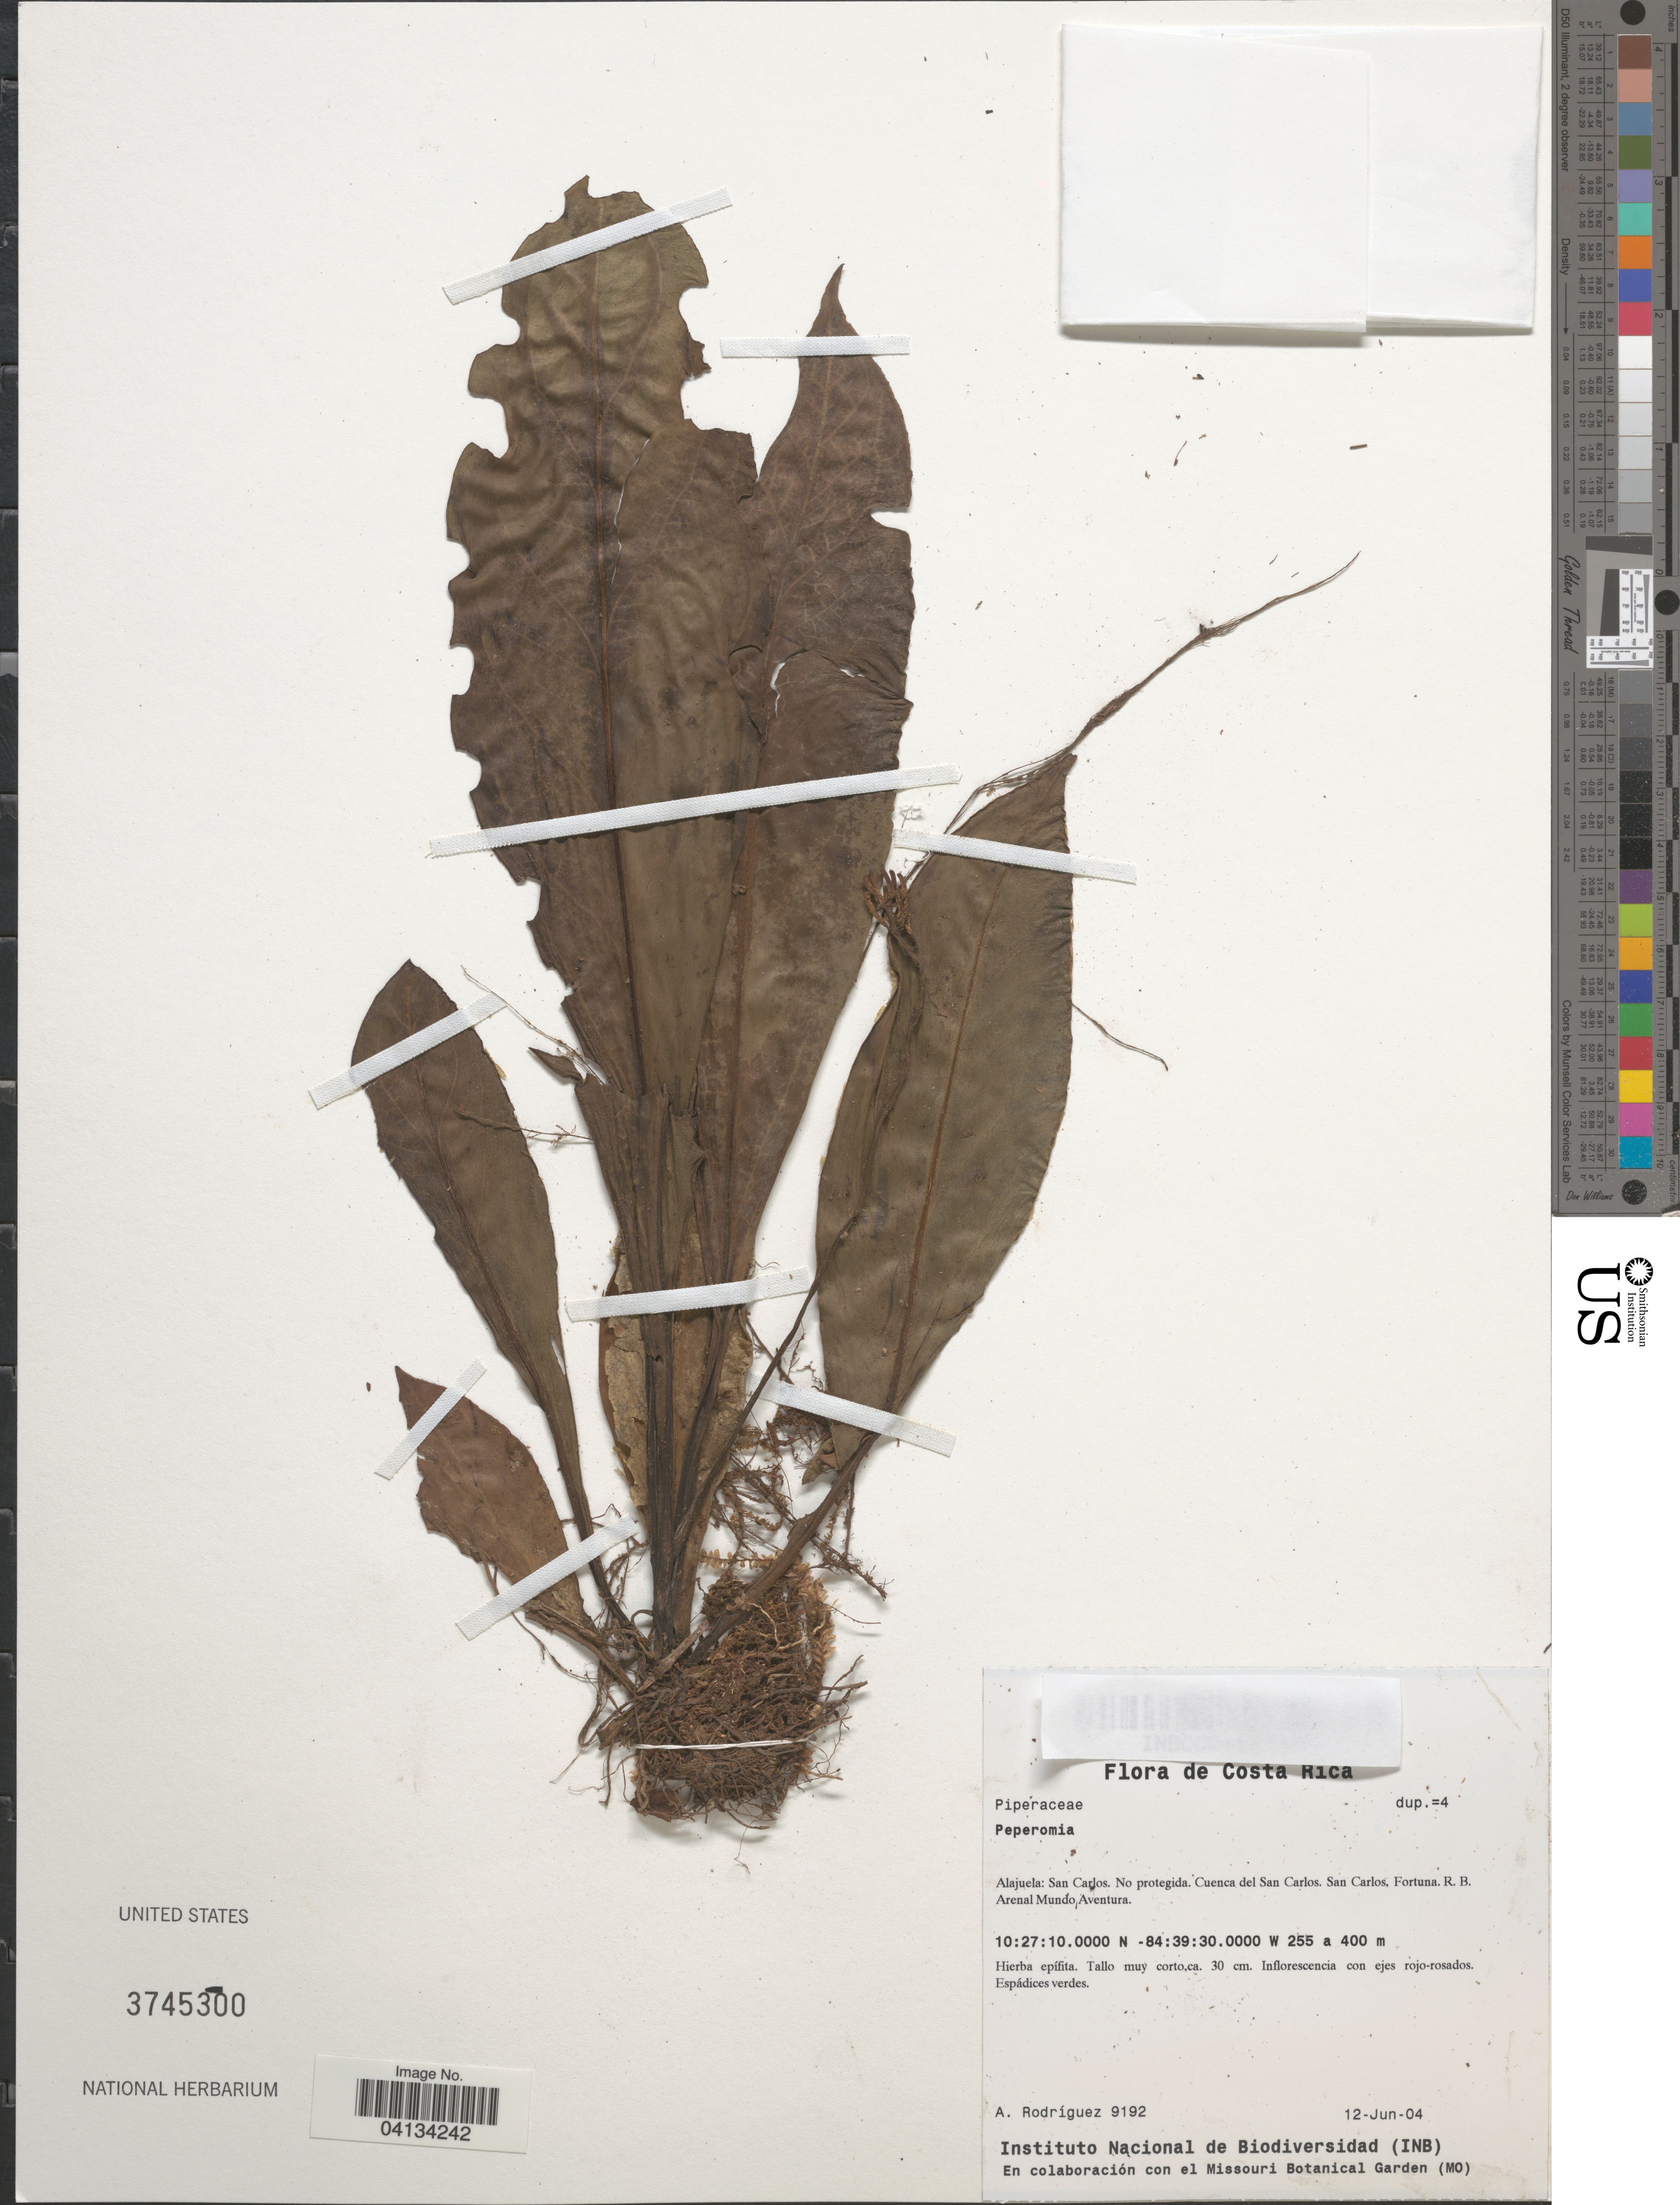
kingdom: Plantae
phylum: Tracheophyta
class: Magnoliopsida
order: Piperales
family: Piperaceae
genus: Peperomia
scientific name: Peperomia pernambucensis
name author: Miq.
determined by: Jiménez, José Estaban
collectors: A. Rodríguez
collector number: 9192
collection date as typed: Transcribed d/m/y: 12/6/4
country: Costa Rica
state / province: Alajuela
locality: San Carlos. No protegida. Cuenca del San Carlos. San Carlos, Fortuna. R. B. Arenal Mundo Aventura.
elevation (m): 255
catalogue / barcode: US 3745300